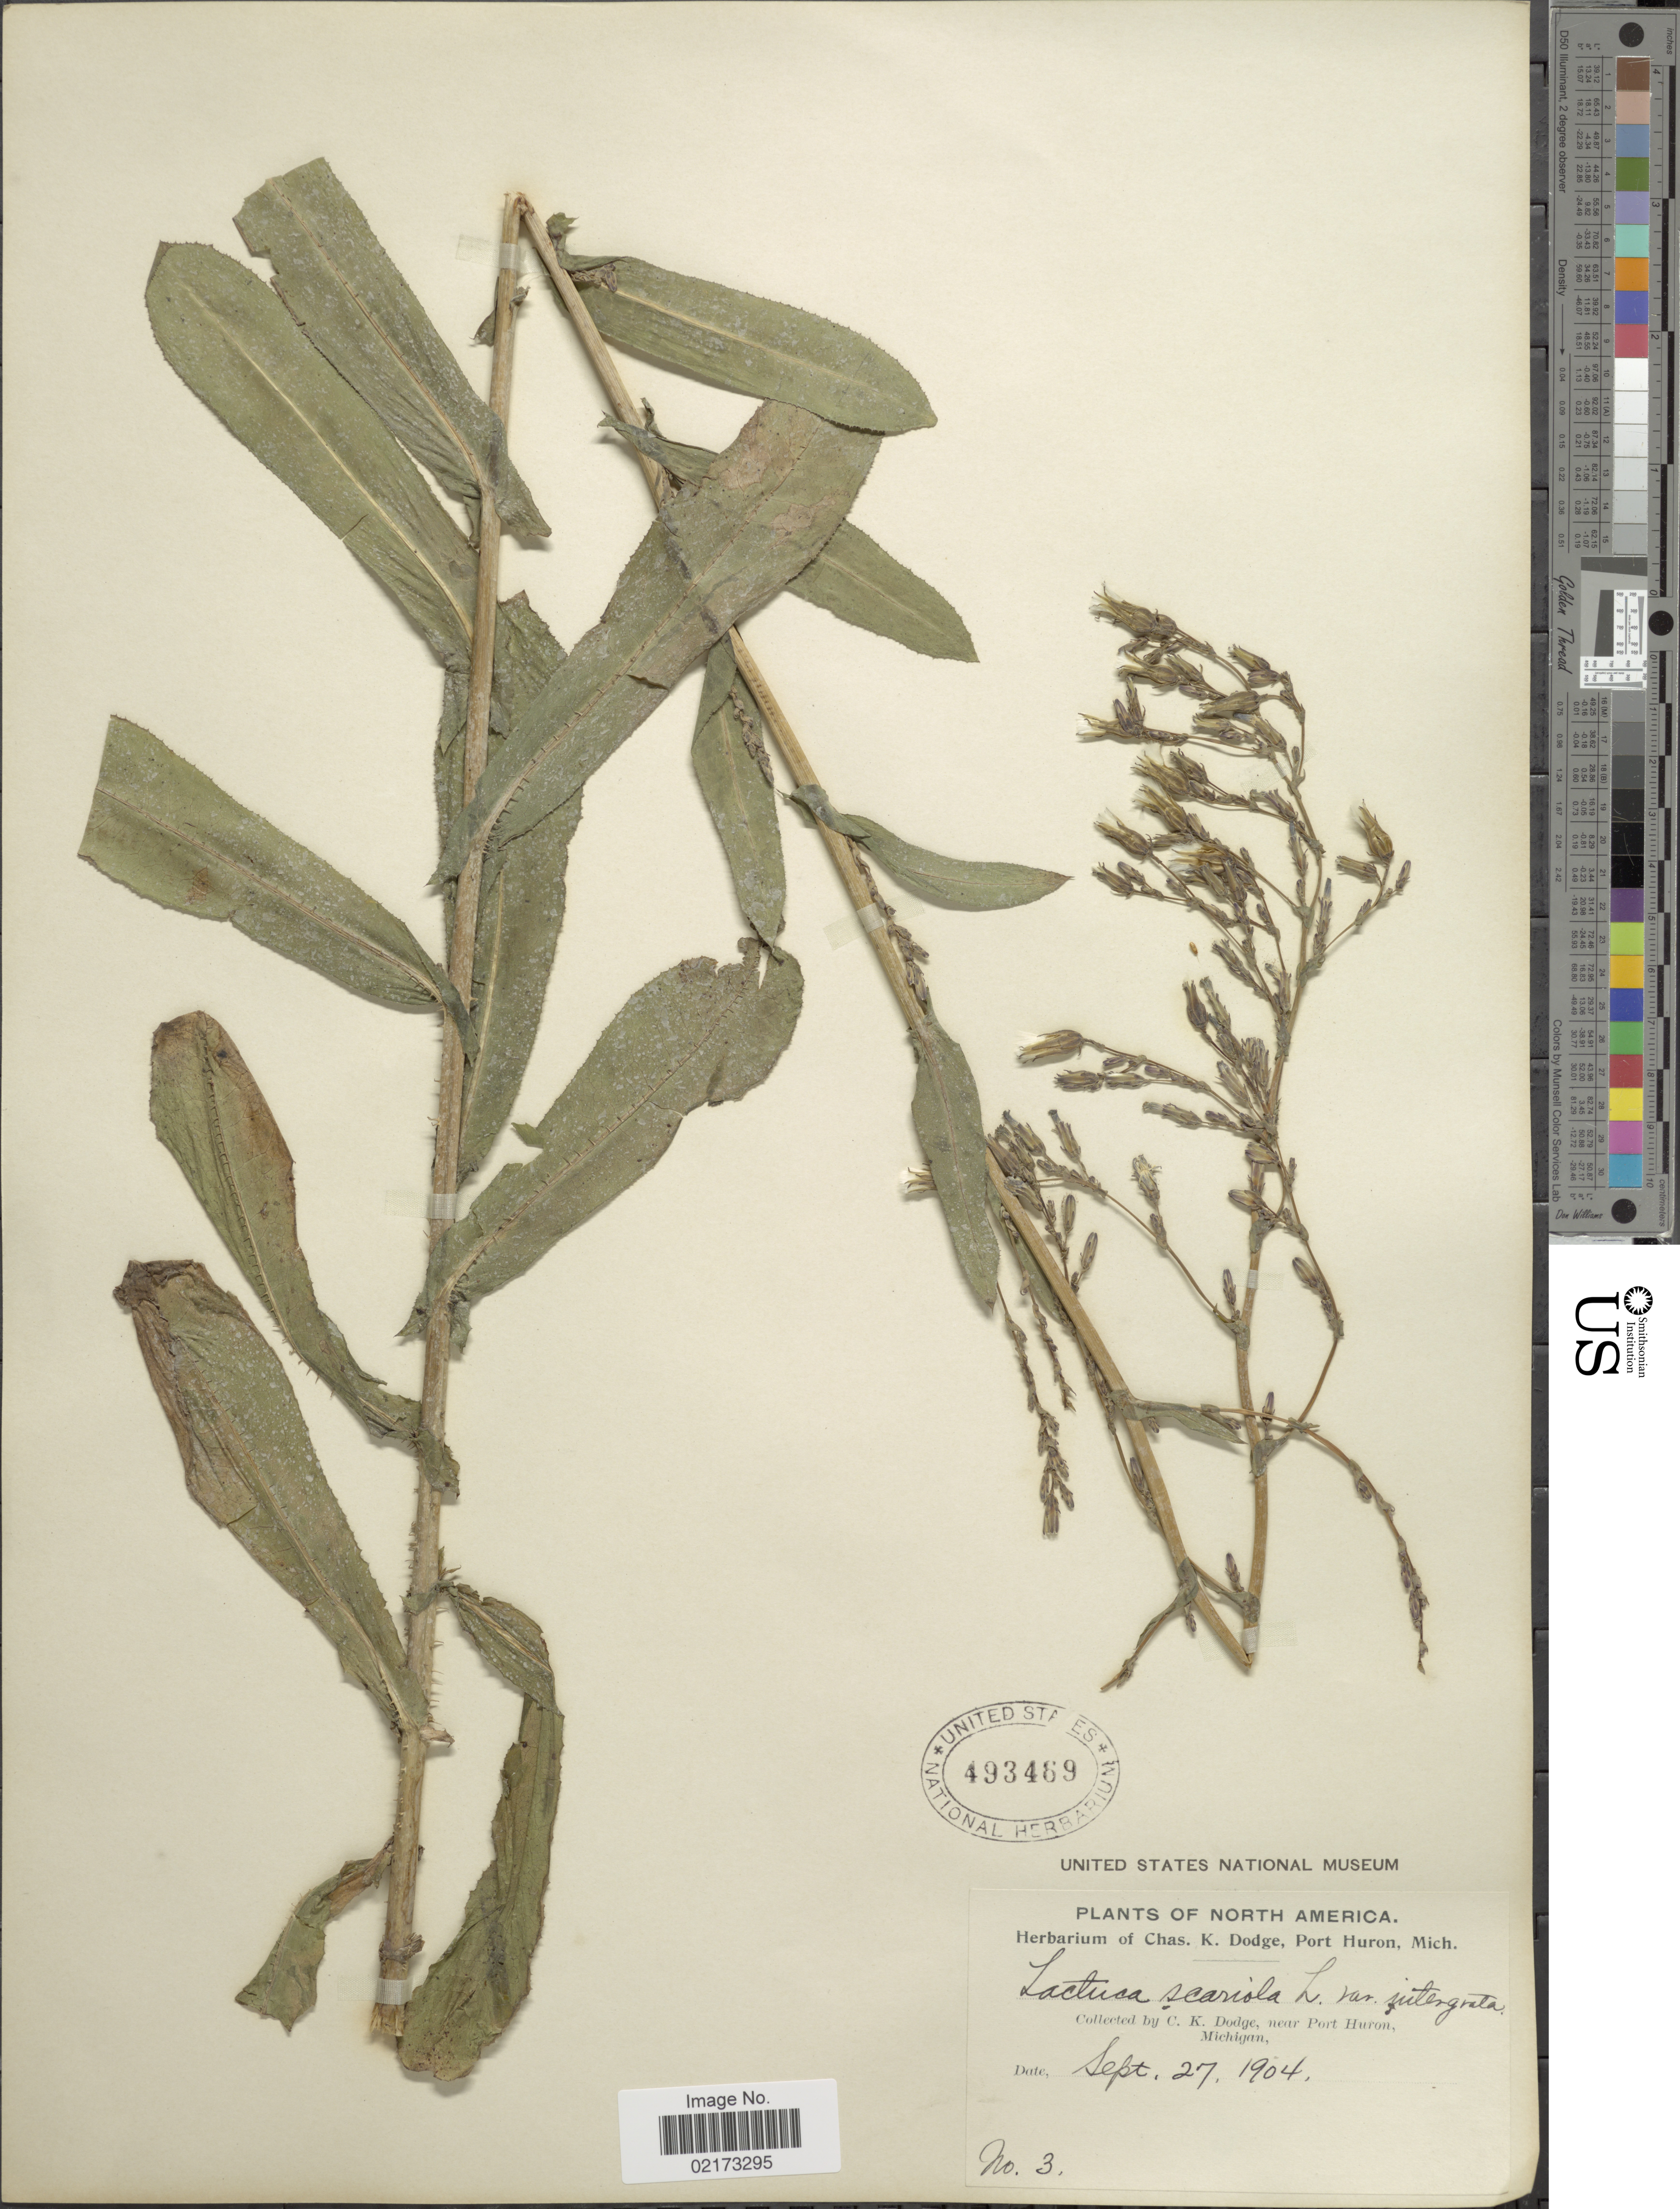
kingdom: Plantae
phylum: Tracheophyta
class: Magnoliopsida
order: Asterales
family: Asteraceae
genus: Lactuca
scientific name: Lactuca serriola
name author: L.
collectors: C. K. Dodge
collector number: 3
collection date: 1904-09-27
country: United States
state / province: Michigan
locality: North America, near Port Huron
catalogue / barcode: US 493469